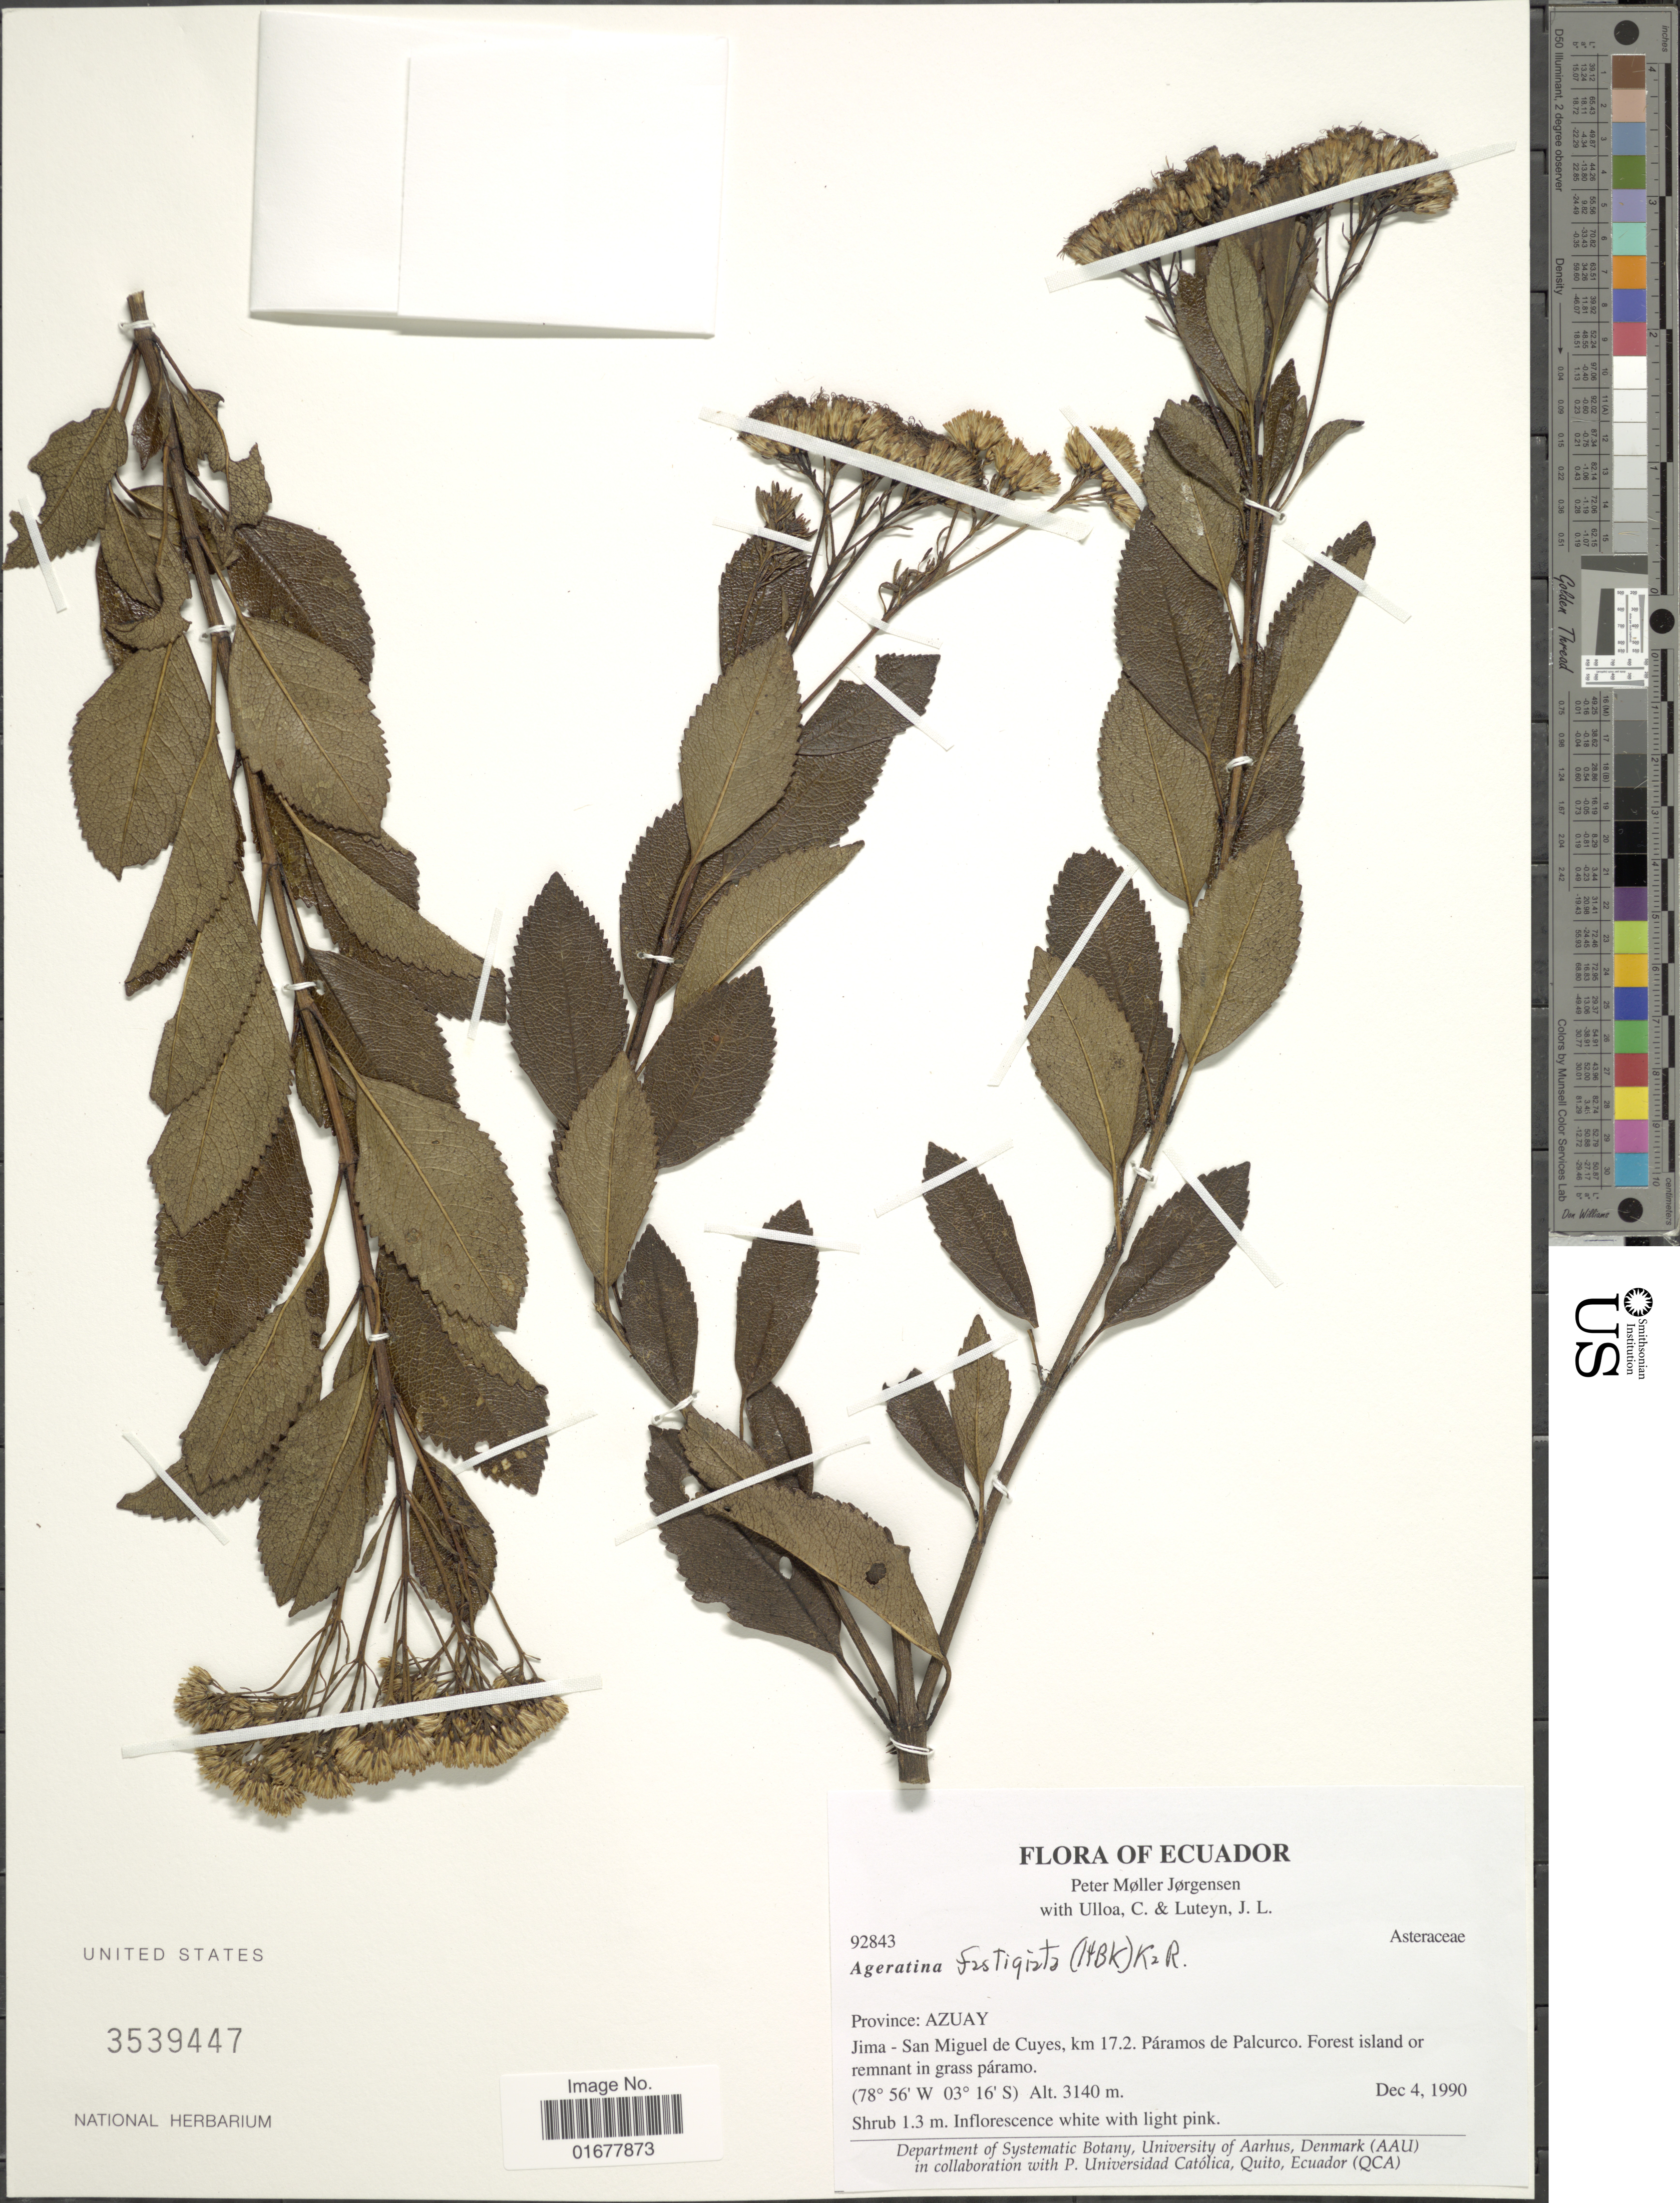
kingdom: Plantae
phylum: Tracheophyta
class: Magnoliopsida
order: Asterales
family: Asteraceae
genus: Ageratina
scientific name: Ageratina exserto-venosa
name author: (Klatt) R.M. King & H. Rob.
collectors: P. M. Jørgensen, C. Ulloa & J. L. Luteyn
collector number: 92843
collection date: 1990-12-04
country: Ecuador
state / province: Azuay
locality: Province: Azuay, Jima - San Miquel de Cuyes, km 17.2, Paramos de Palcurco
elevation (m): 3140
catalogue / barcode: US 3539447